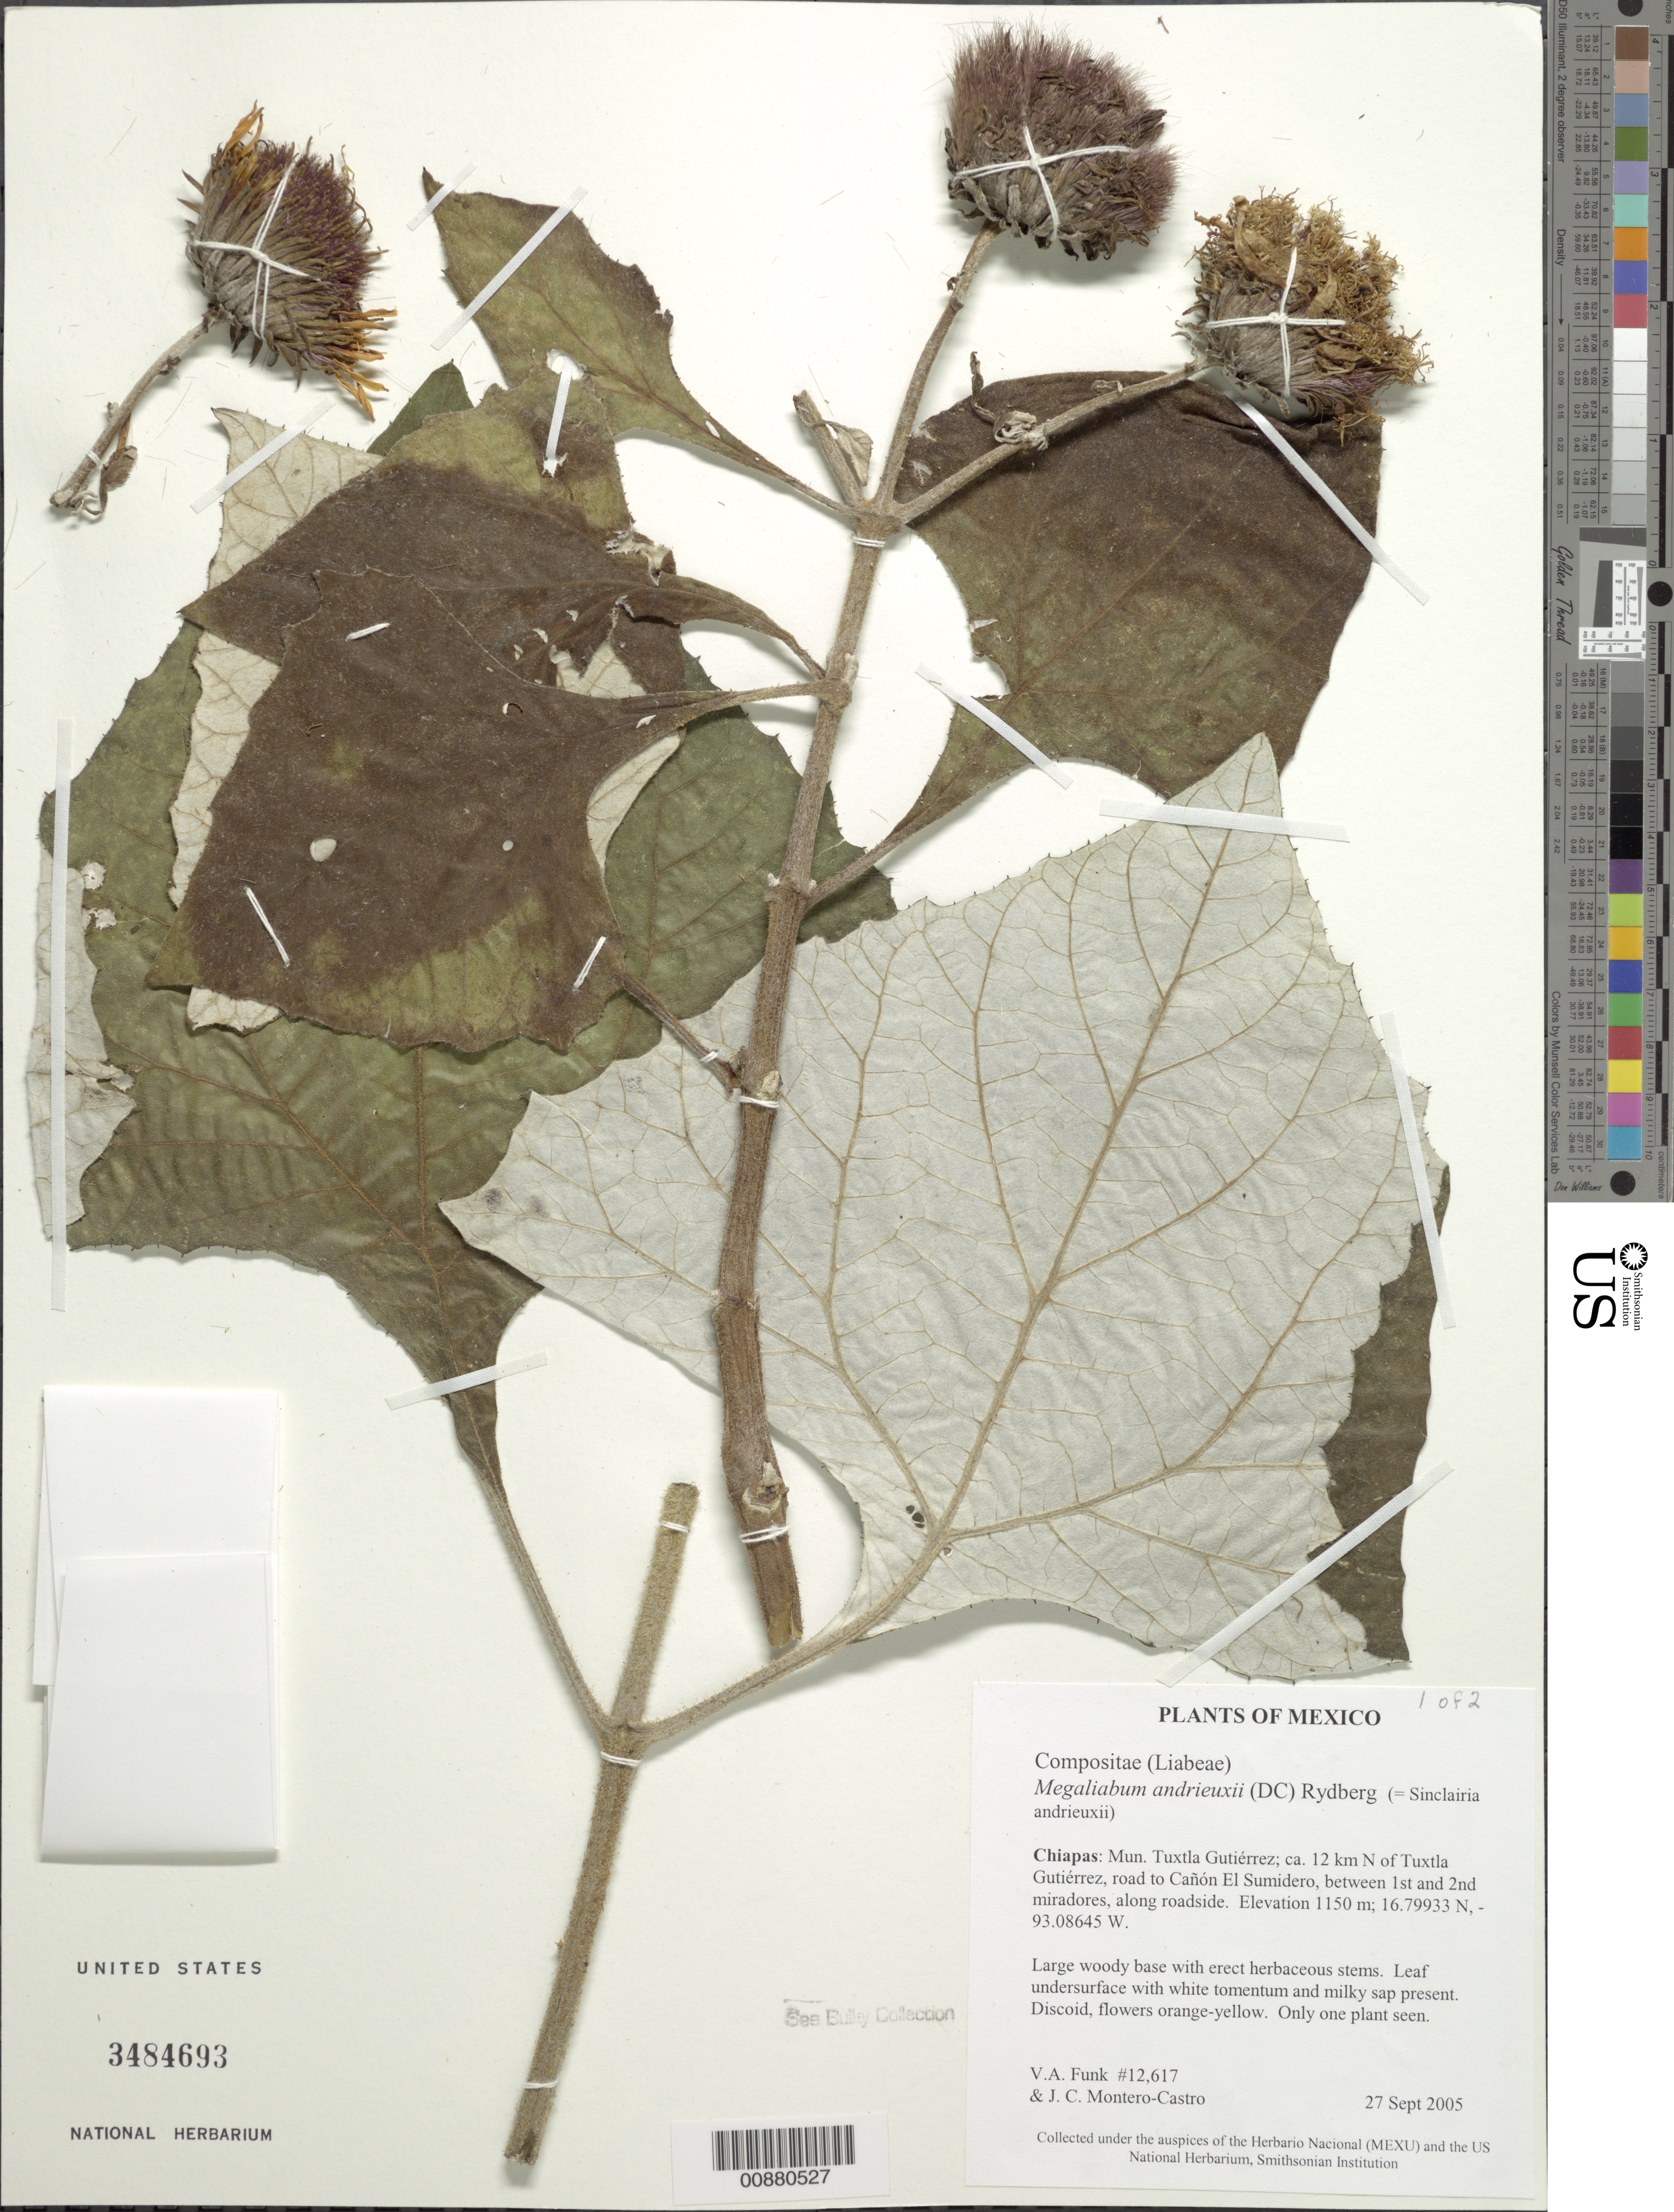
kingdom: Plantae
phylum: Tracheophyta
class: Magnoliopsida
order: Asterales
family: Asteraceae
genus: Sinclairia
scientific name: Sinclairia andrieuxii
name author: (DC.) H. Rob. & Brettell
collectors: V. Funk & J. Montero-Castro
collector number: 12617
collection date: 2005-09-27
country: Mexico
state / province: Chiapas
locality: Chiapas: Mun. Tuxtla Gutiérrez; ca. 12 km N of Tuxtla Gutiérrez, road to Cañón El Sumidero, between 1st and 2nd miradores, along roadside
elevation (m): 1150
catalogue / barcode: US 3484693